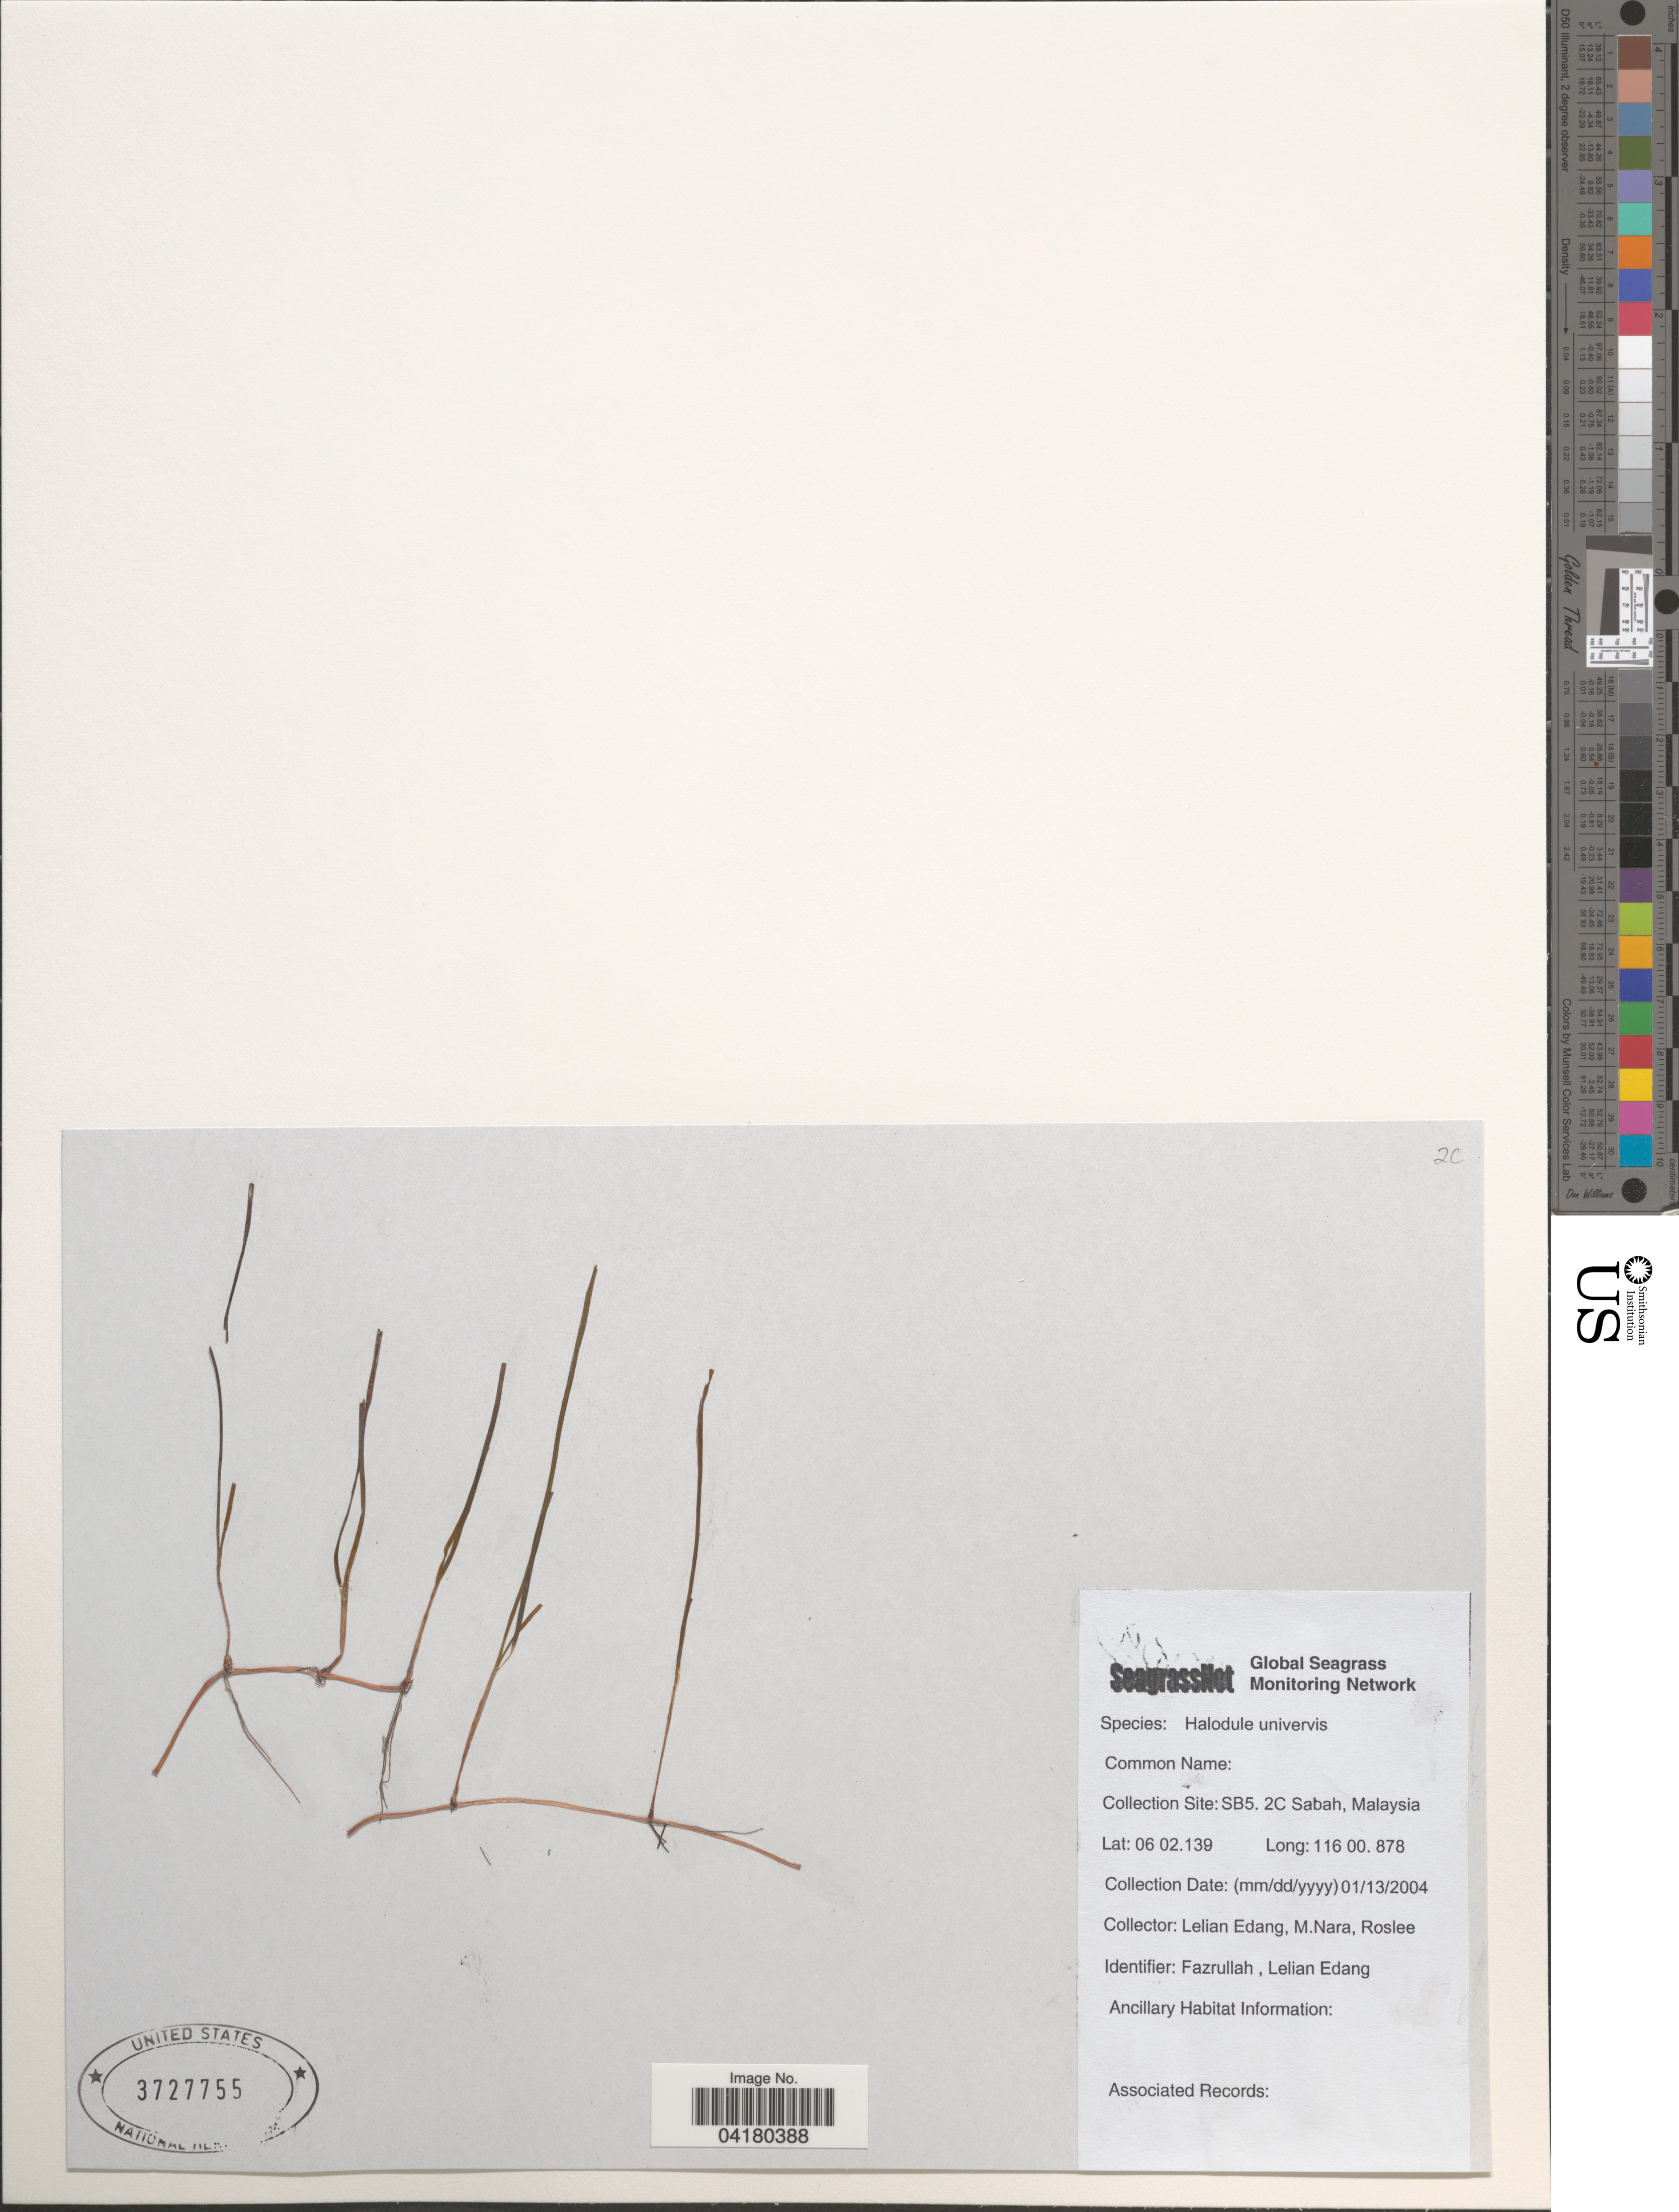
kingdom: Plantae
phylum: Tracheophyta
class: Liliopsida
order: Alismatales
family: Cymodoceaceae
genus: Halodule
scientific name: Halodule uninervis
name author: (Forssk.) Asch.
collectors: L. Edang, M. Nara & Roslee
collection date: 2004-01-13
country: Malaysia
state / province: Sabah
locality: SB5. 2C.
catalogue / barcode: US 3727755